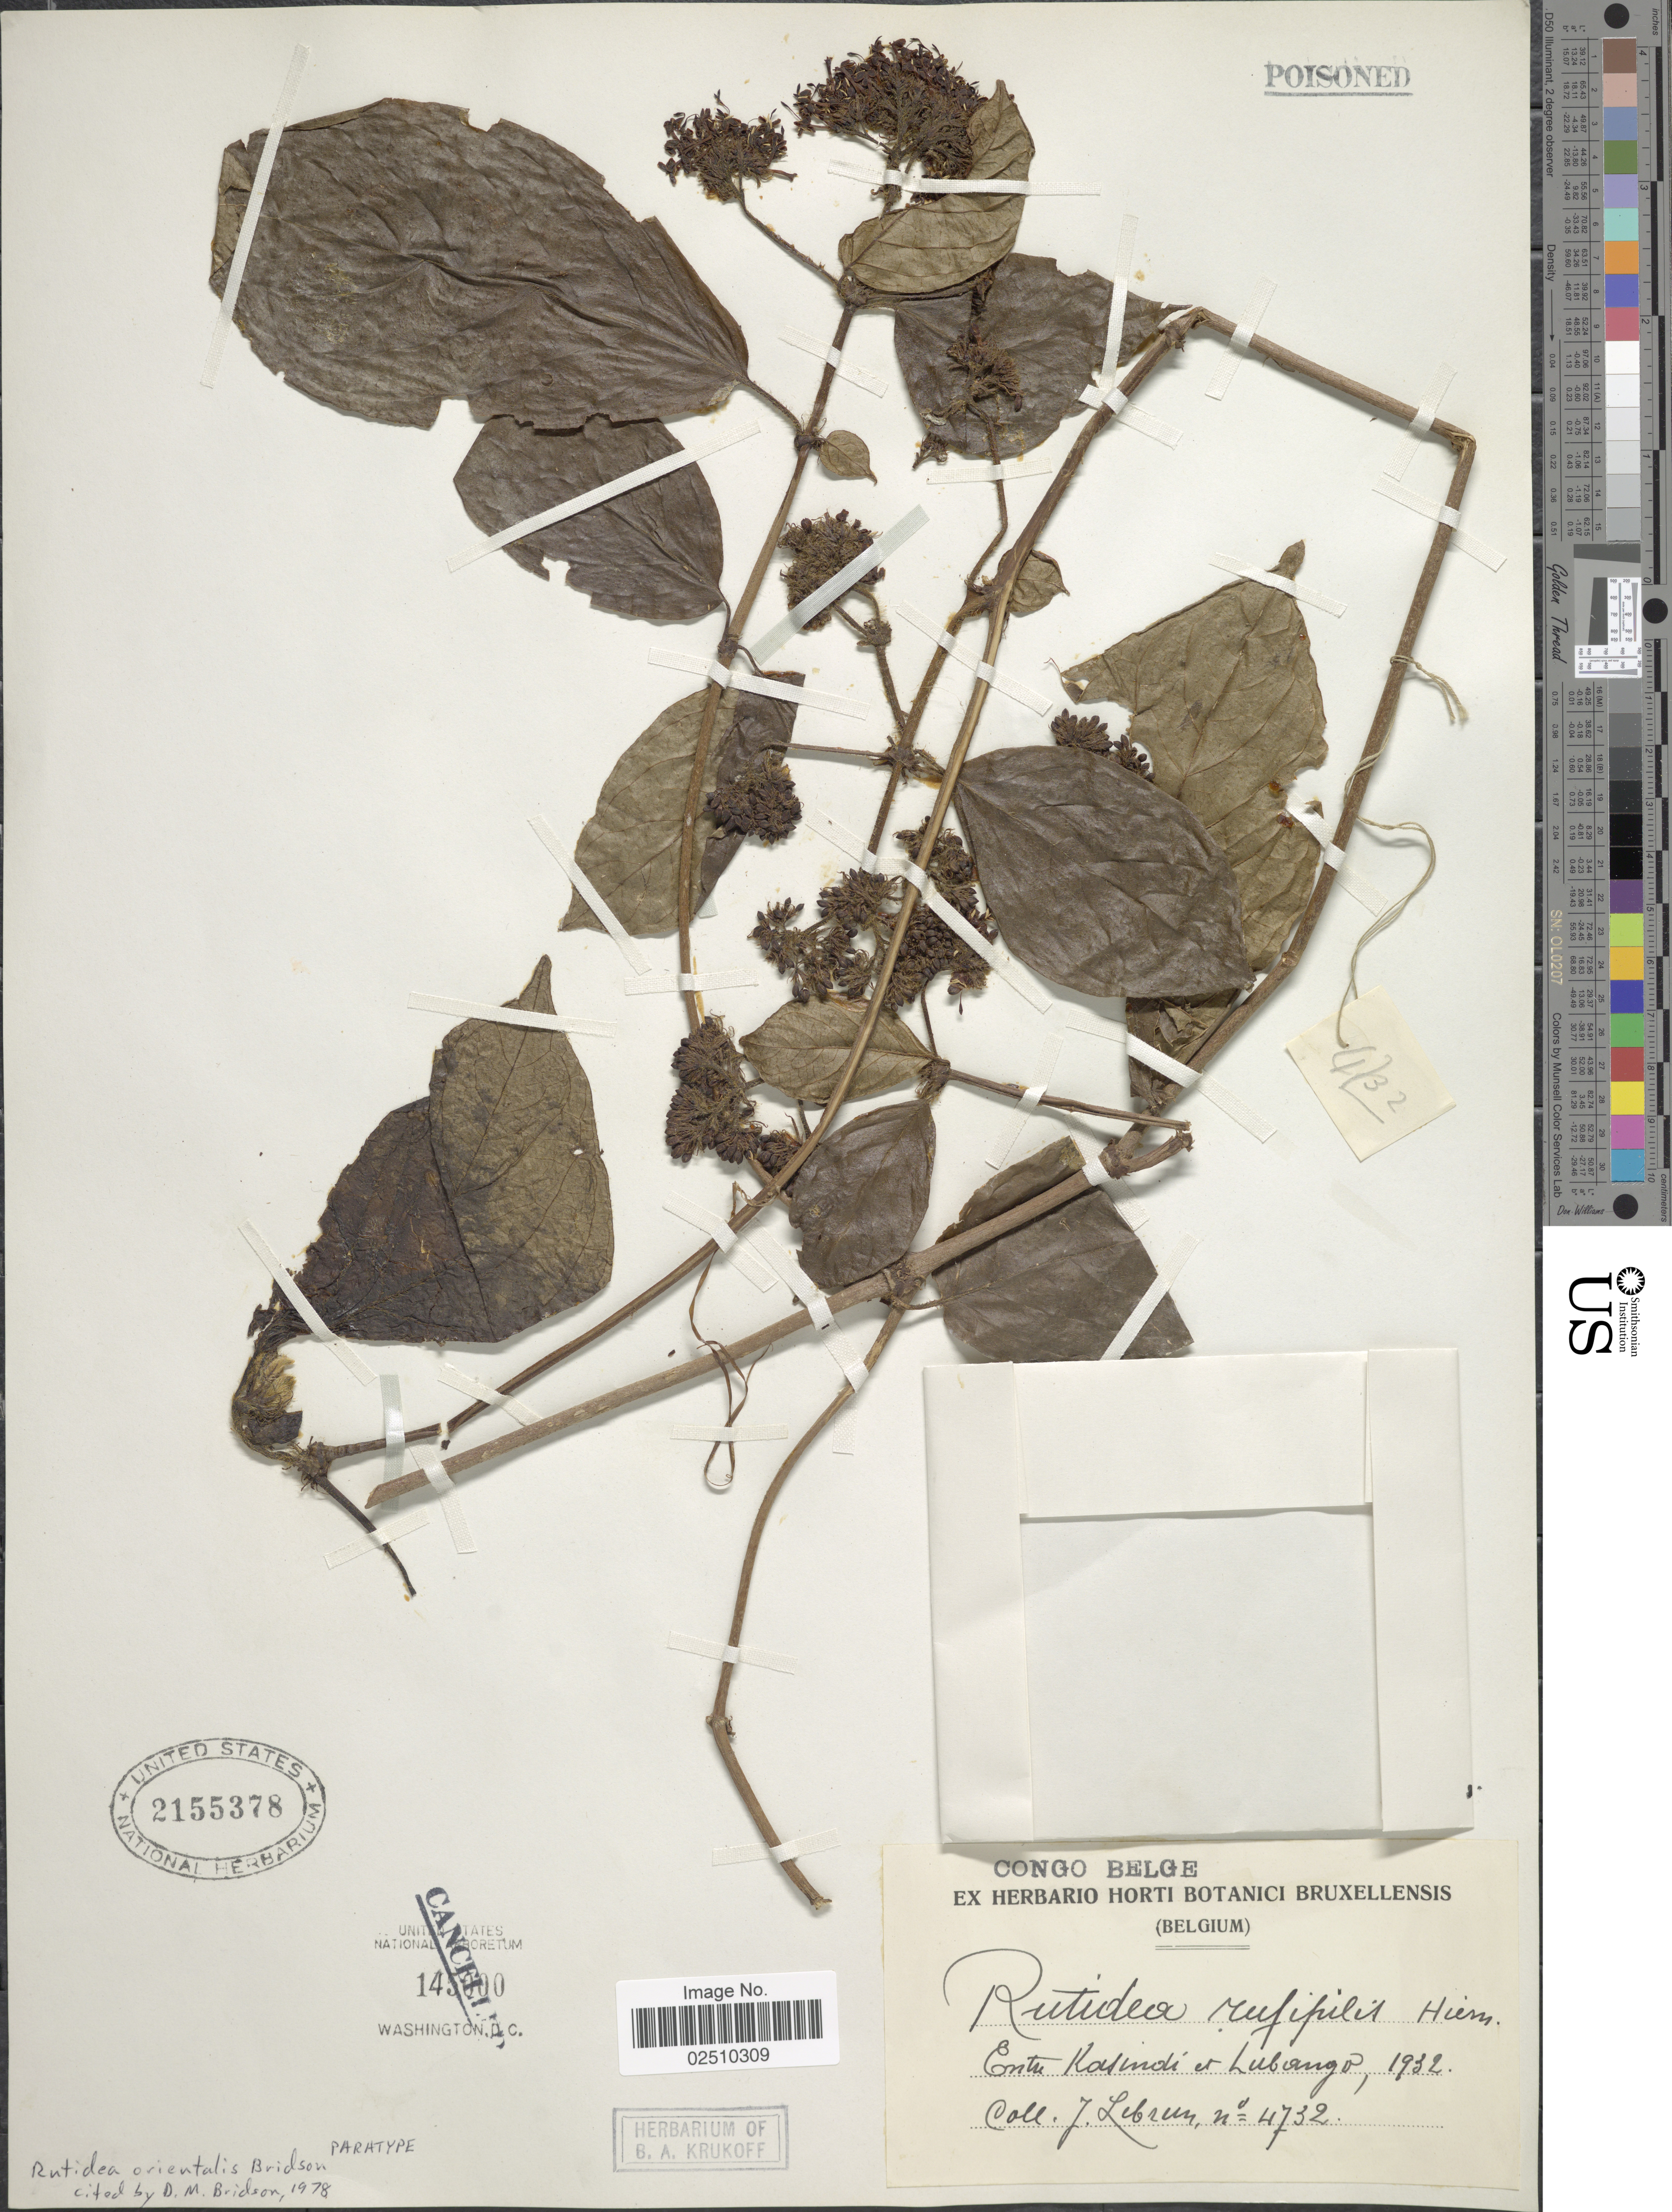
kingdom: Plantae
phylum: Tracheophyta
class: Magnoliopsida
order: Gentianales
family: Rubiaceae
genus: Rutidea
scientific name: Rutidea orientalis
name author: Bridson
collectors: J. A. Lebrun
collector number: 4732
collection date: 1932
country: Congo, Democratic Republic of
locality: Congo Belge. Entre Kasindi et Lubango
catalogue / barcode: US 2155378